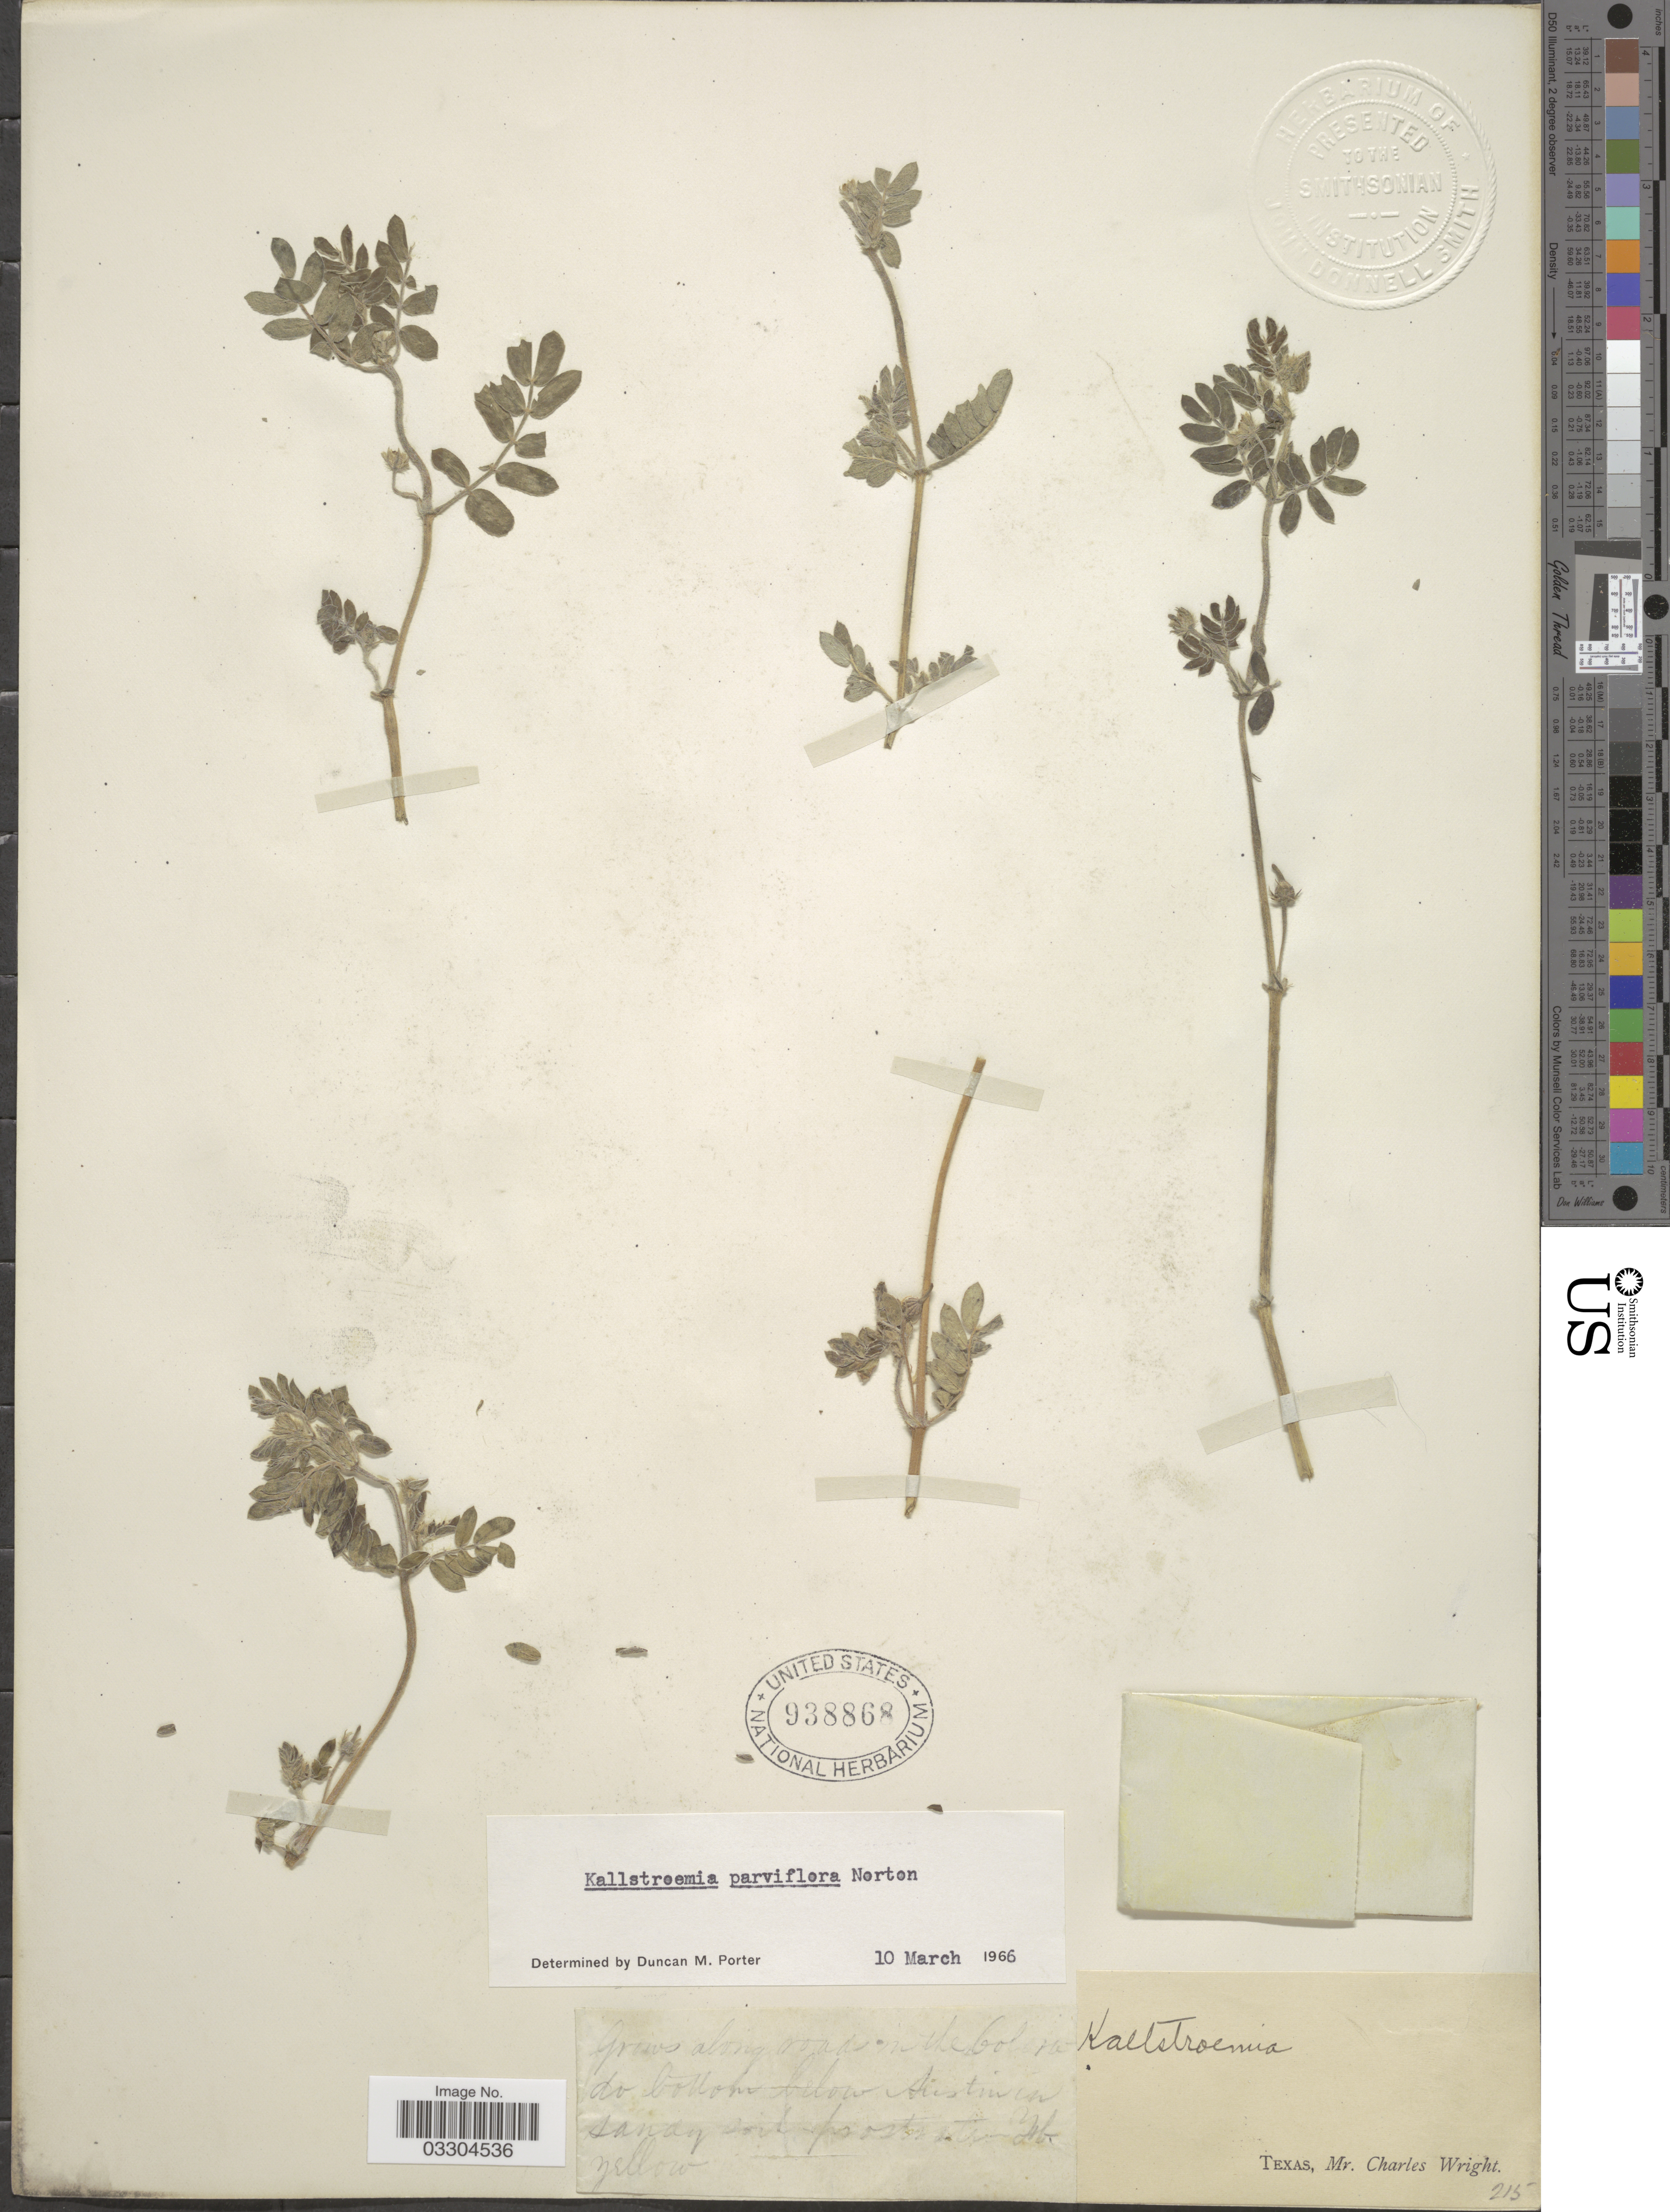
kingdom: Plantae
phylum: Tracheophyta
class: Magnoliopsida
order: Zygophyllales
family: Zygophyllaceae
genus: Kallstroemia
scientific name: Kallstroemia parviflora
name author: Norton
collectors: C. Wright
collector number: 215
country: United States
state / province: Texas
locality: Grows along road on the Colorado bottom below Austin.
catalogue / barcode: US 938868